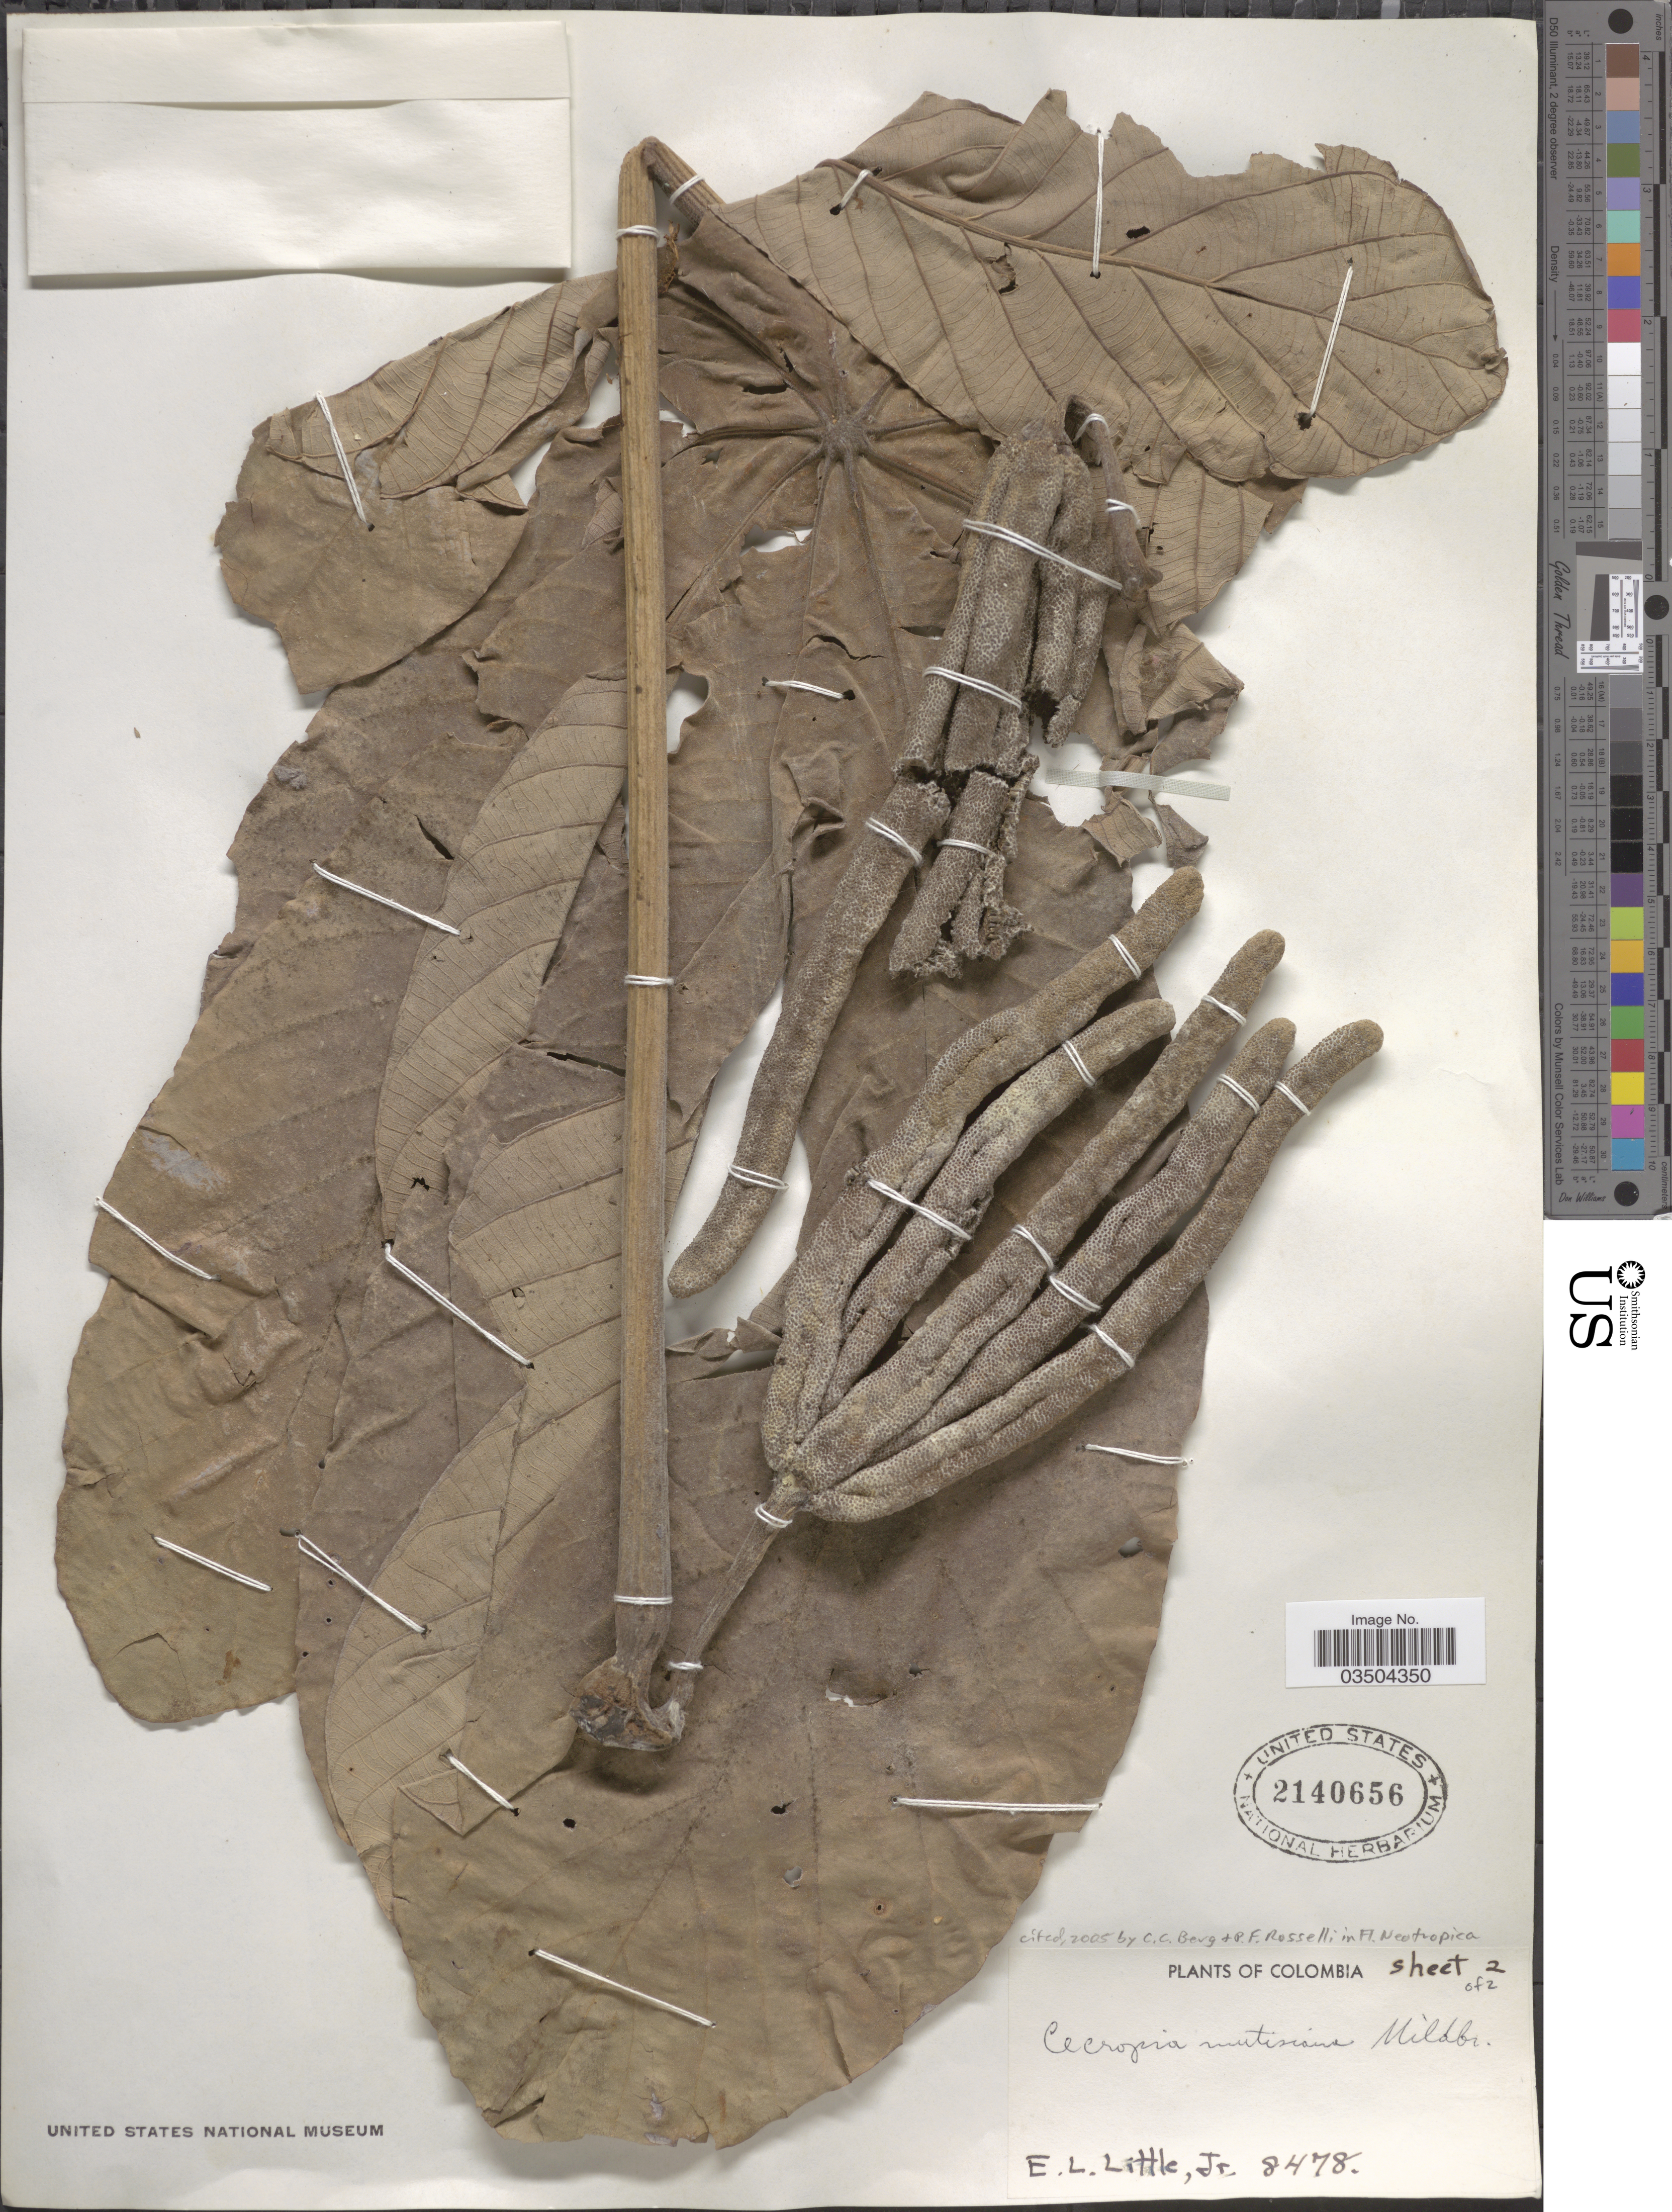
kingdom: Plantae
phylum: Tracheophyta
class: Magnoliopsida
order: Rosales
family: Urticaceae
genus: Cecropia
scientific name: Cecropia mutisiana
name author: Mildbr.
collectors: E. L. Little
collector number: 8478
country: Colombia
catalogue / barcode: US 2140656